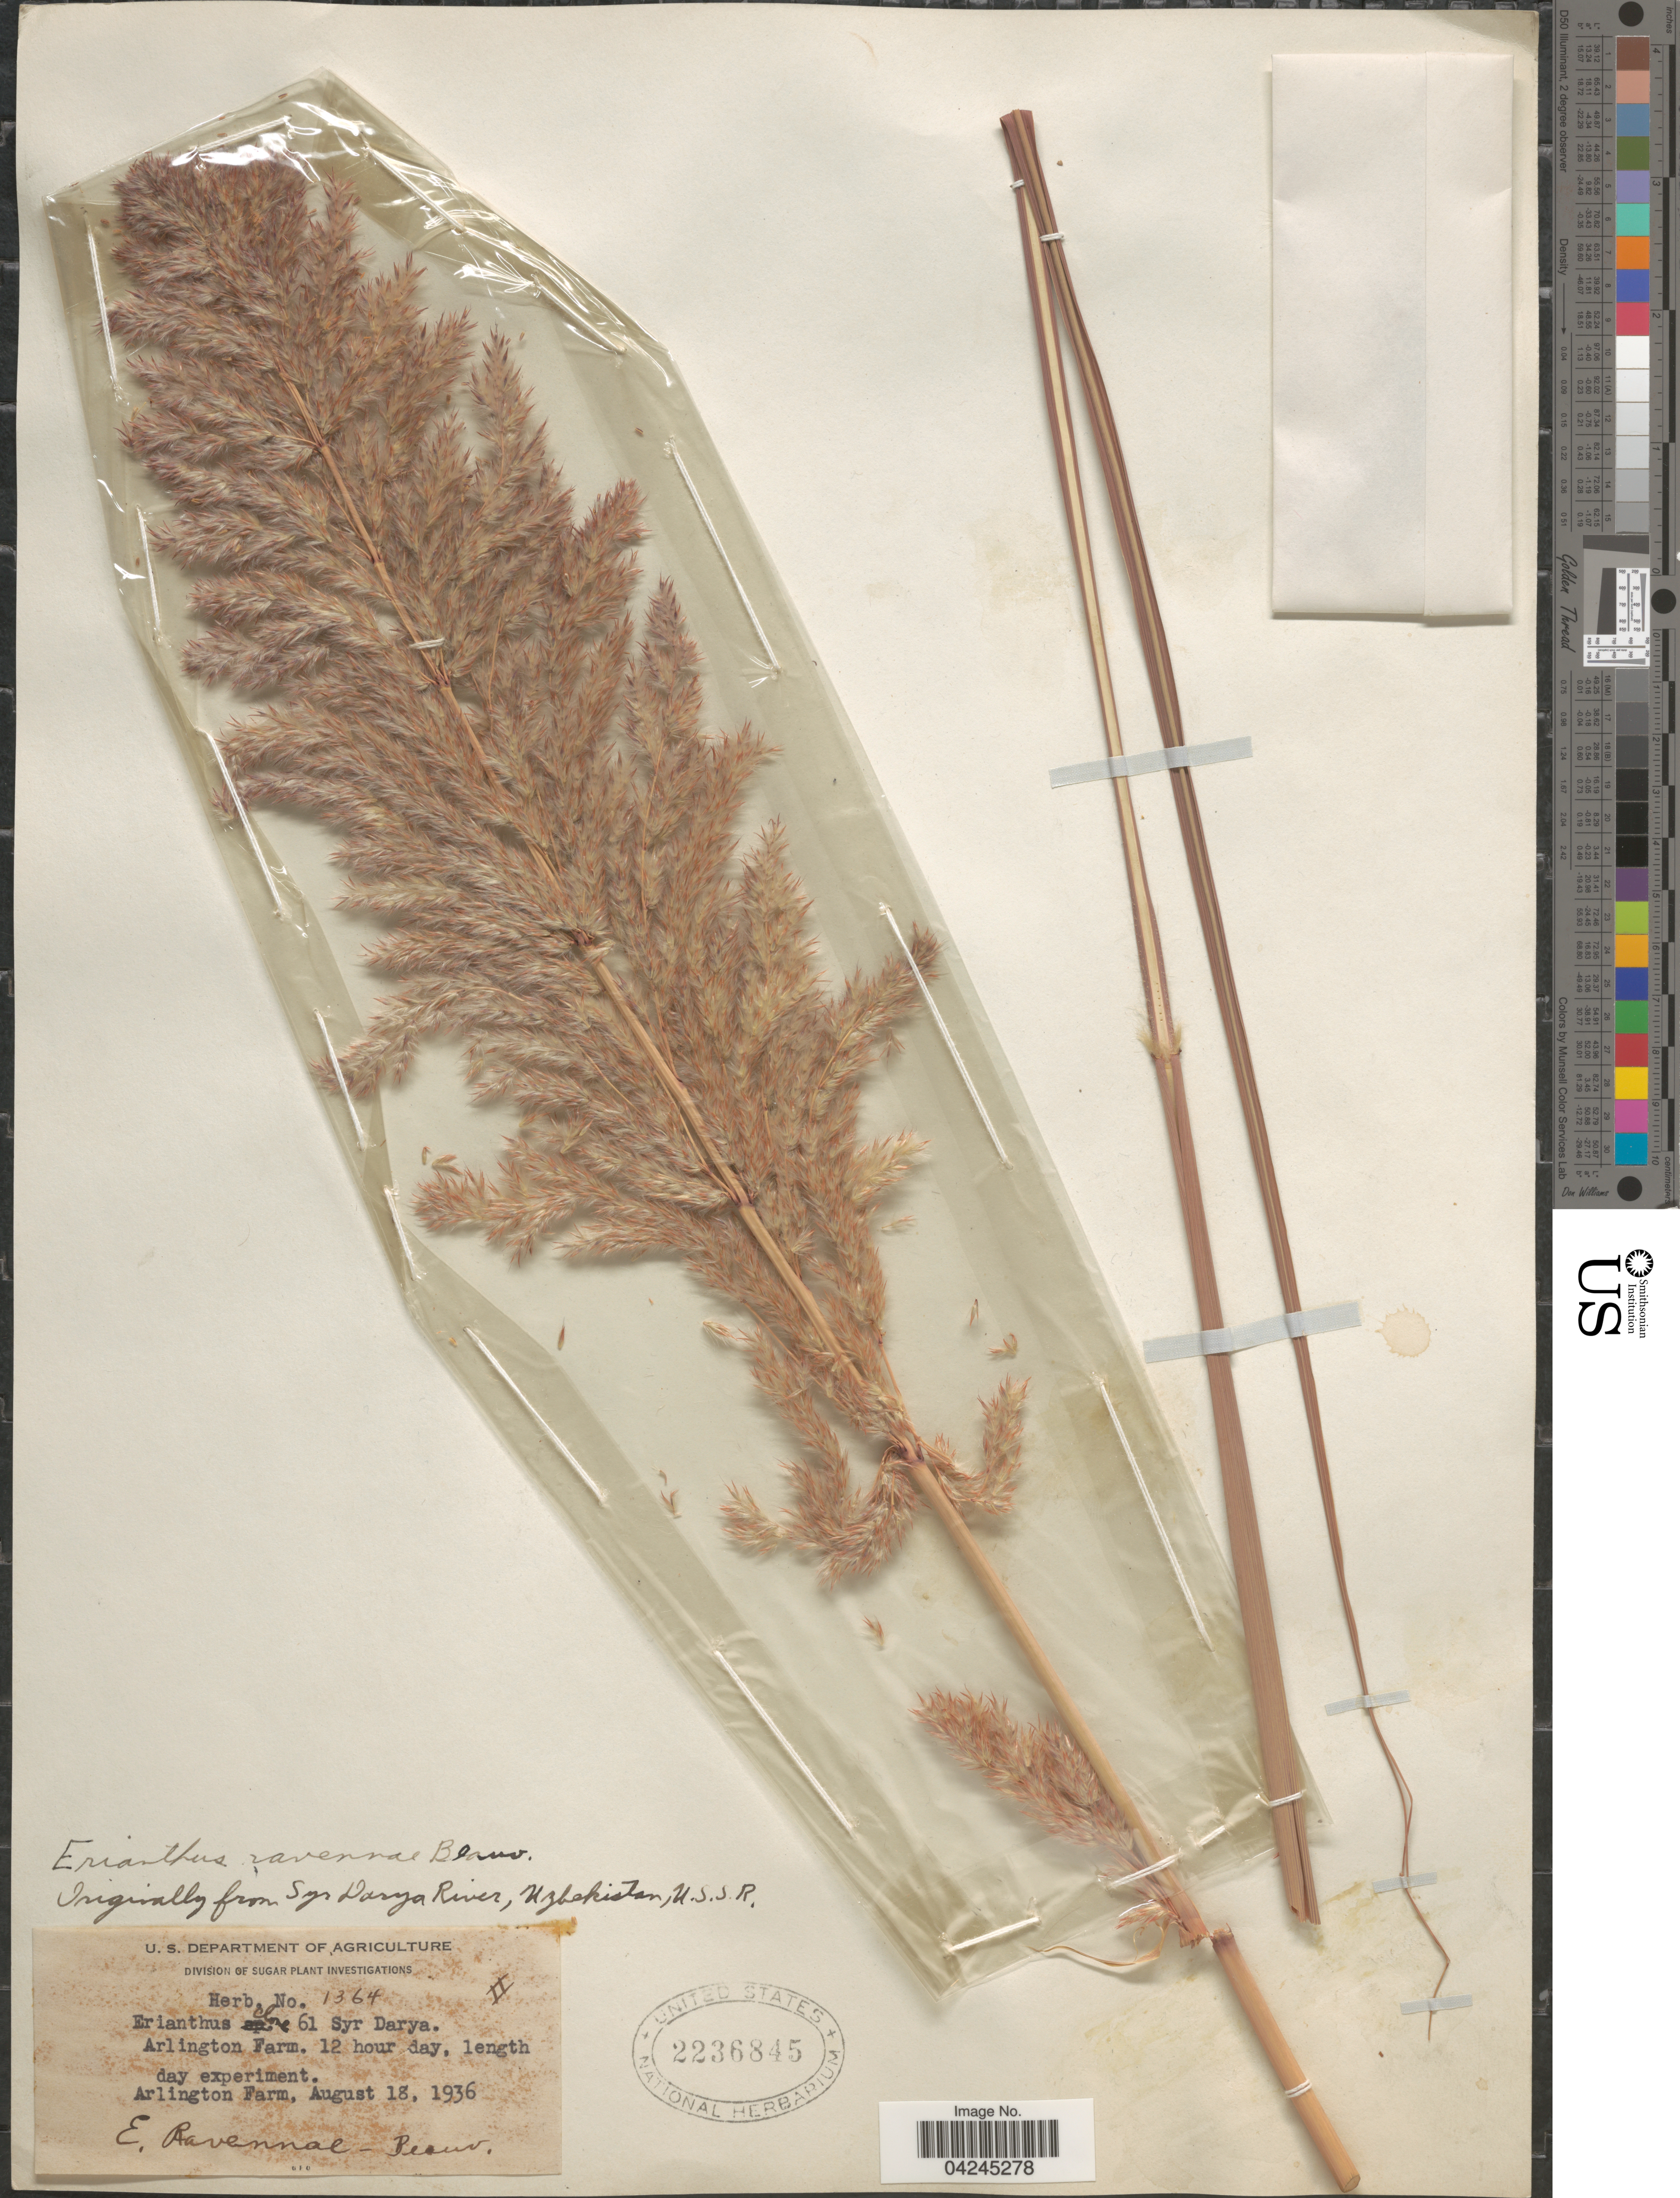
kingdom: Plantae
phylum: Tracheophyta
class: Liliopsida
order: Poales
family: Poaceae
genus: Erianthus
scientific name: Erianthus sp.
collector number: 1364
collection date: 1936-08-18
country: United States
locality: Arlington Farm.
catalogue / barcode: US 2236845